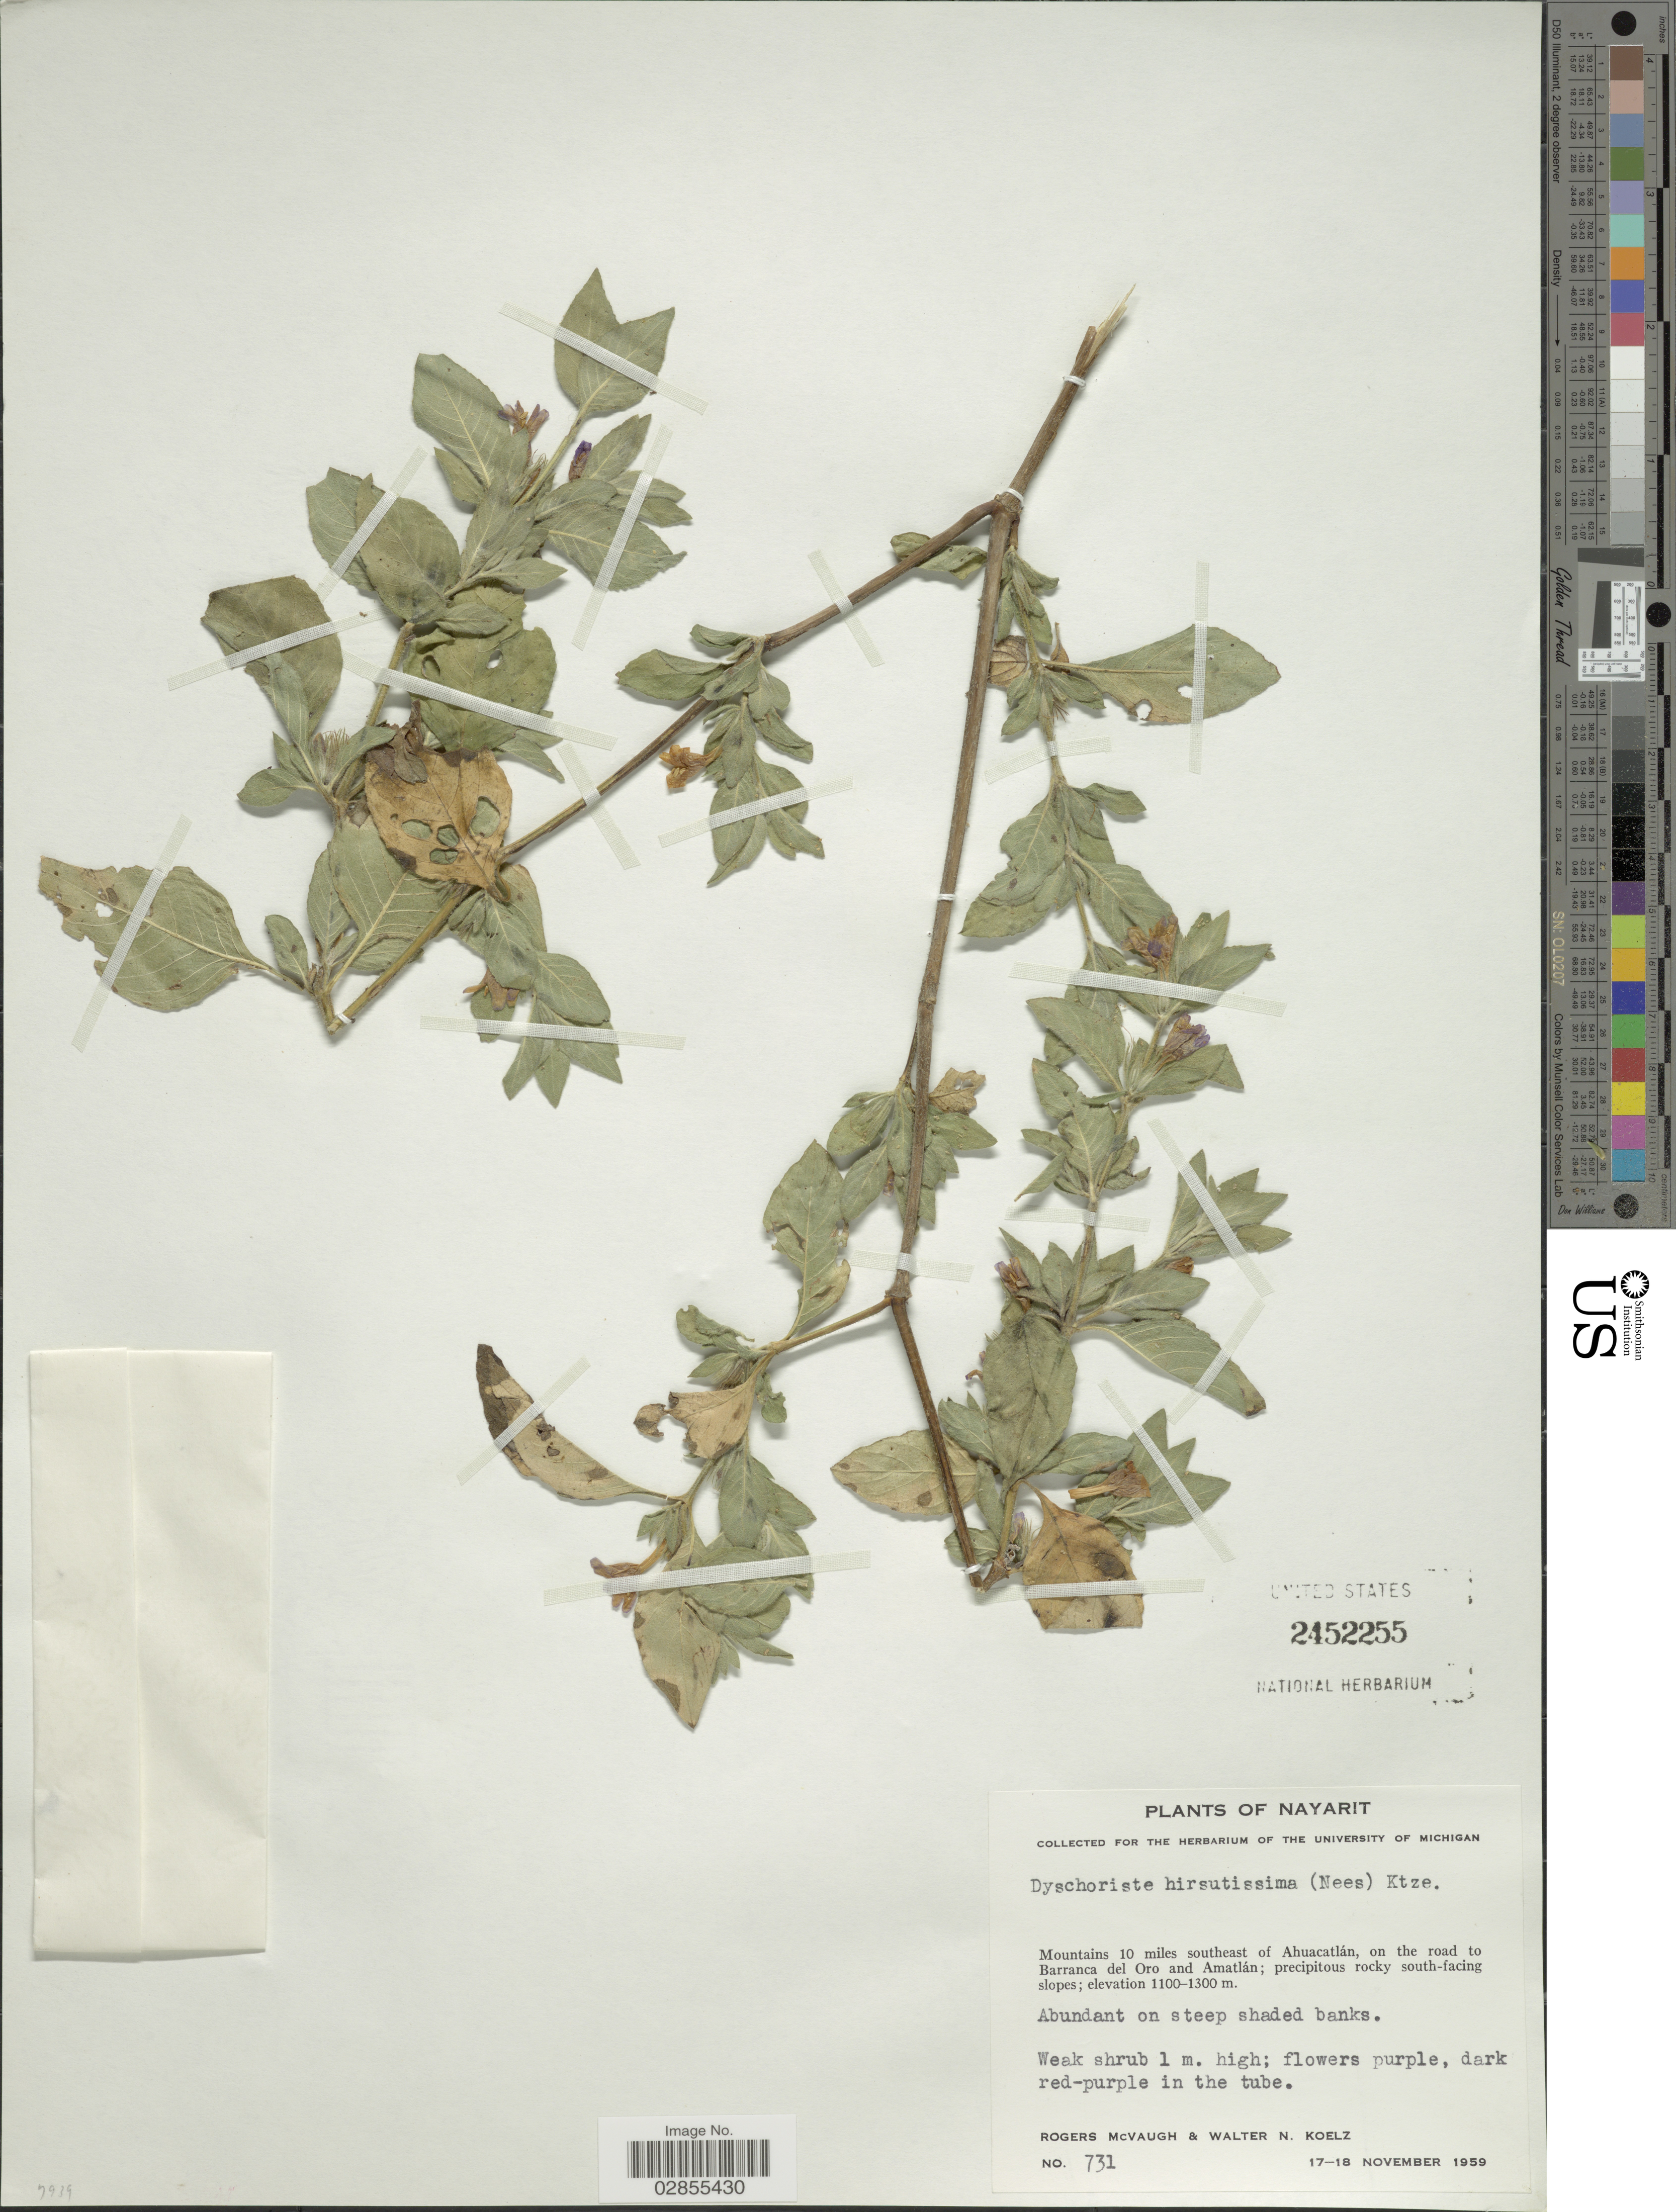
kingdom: Plantae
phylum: Tracheophyta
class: Magnoliopsida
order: Lamiales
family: Acanthaceae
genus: Dyschoriste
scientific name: Dyschoriste hirsutissima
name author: (Nees) Kuntze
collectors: R. McVaugh & W. N. Koelz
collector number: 731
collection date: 1959-11-17/1959-11-18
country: Mexico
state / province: Nayarit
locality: Mountains 10 miles southeast of Ahuacatlán, on the road to Barranca del Oro and Amatlán, precipitous rocky south-facing slopes.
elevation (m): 1100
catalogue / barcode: US 2452255